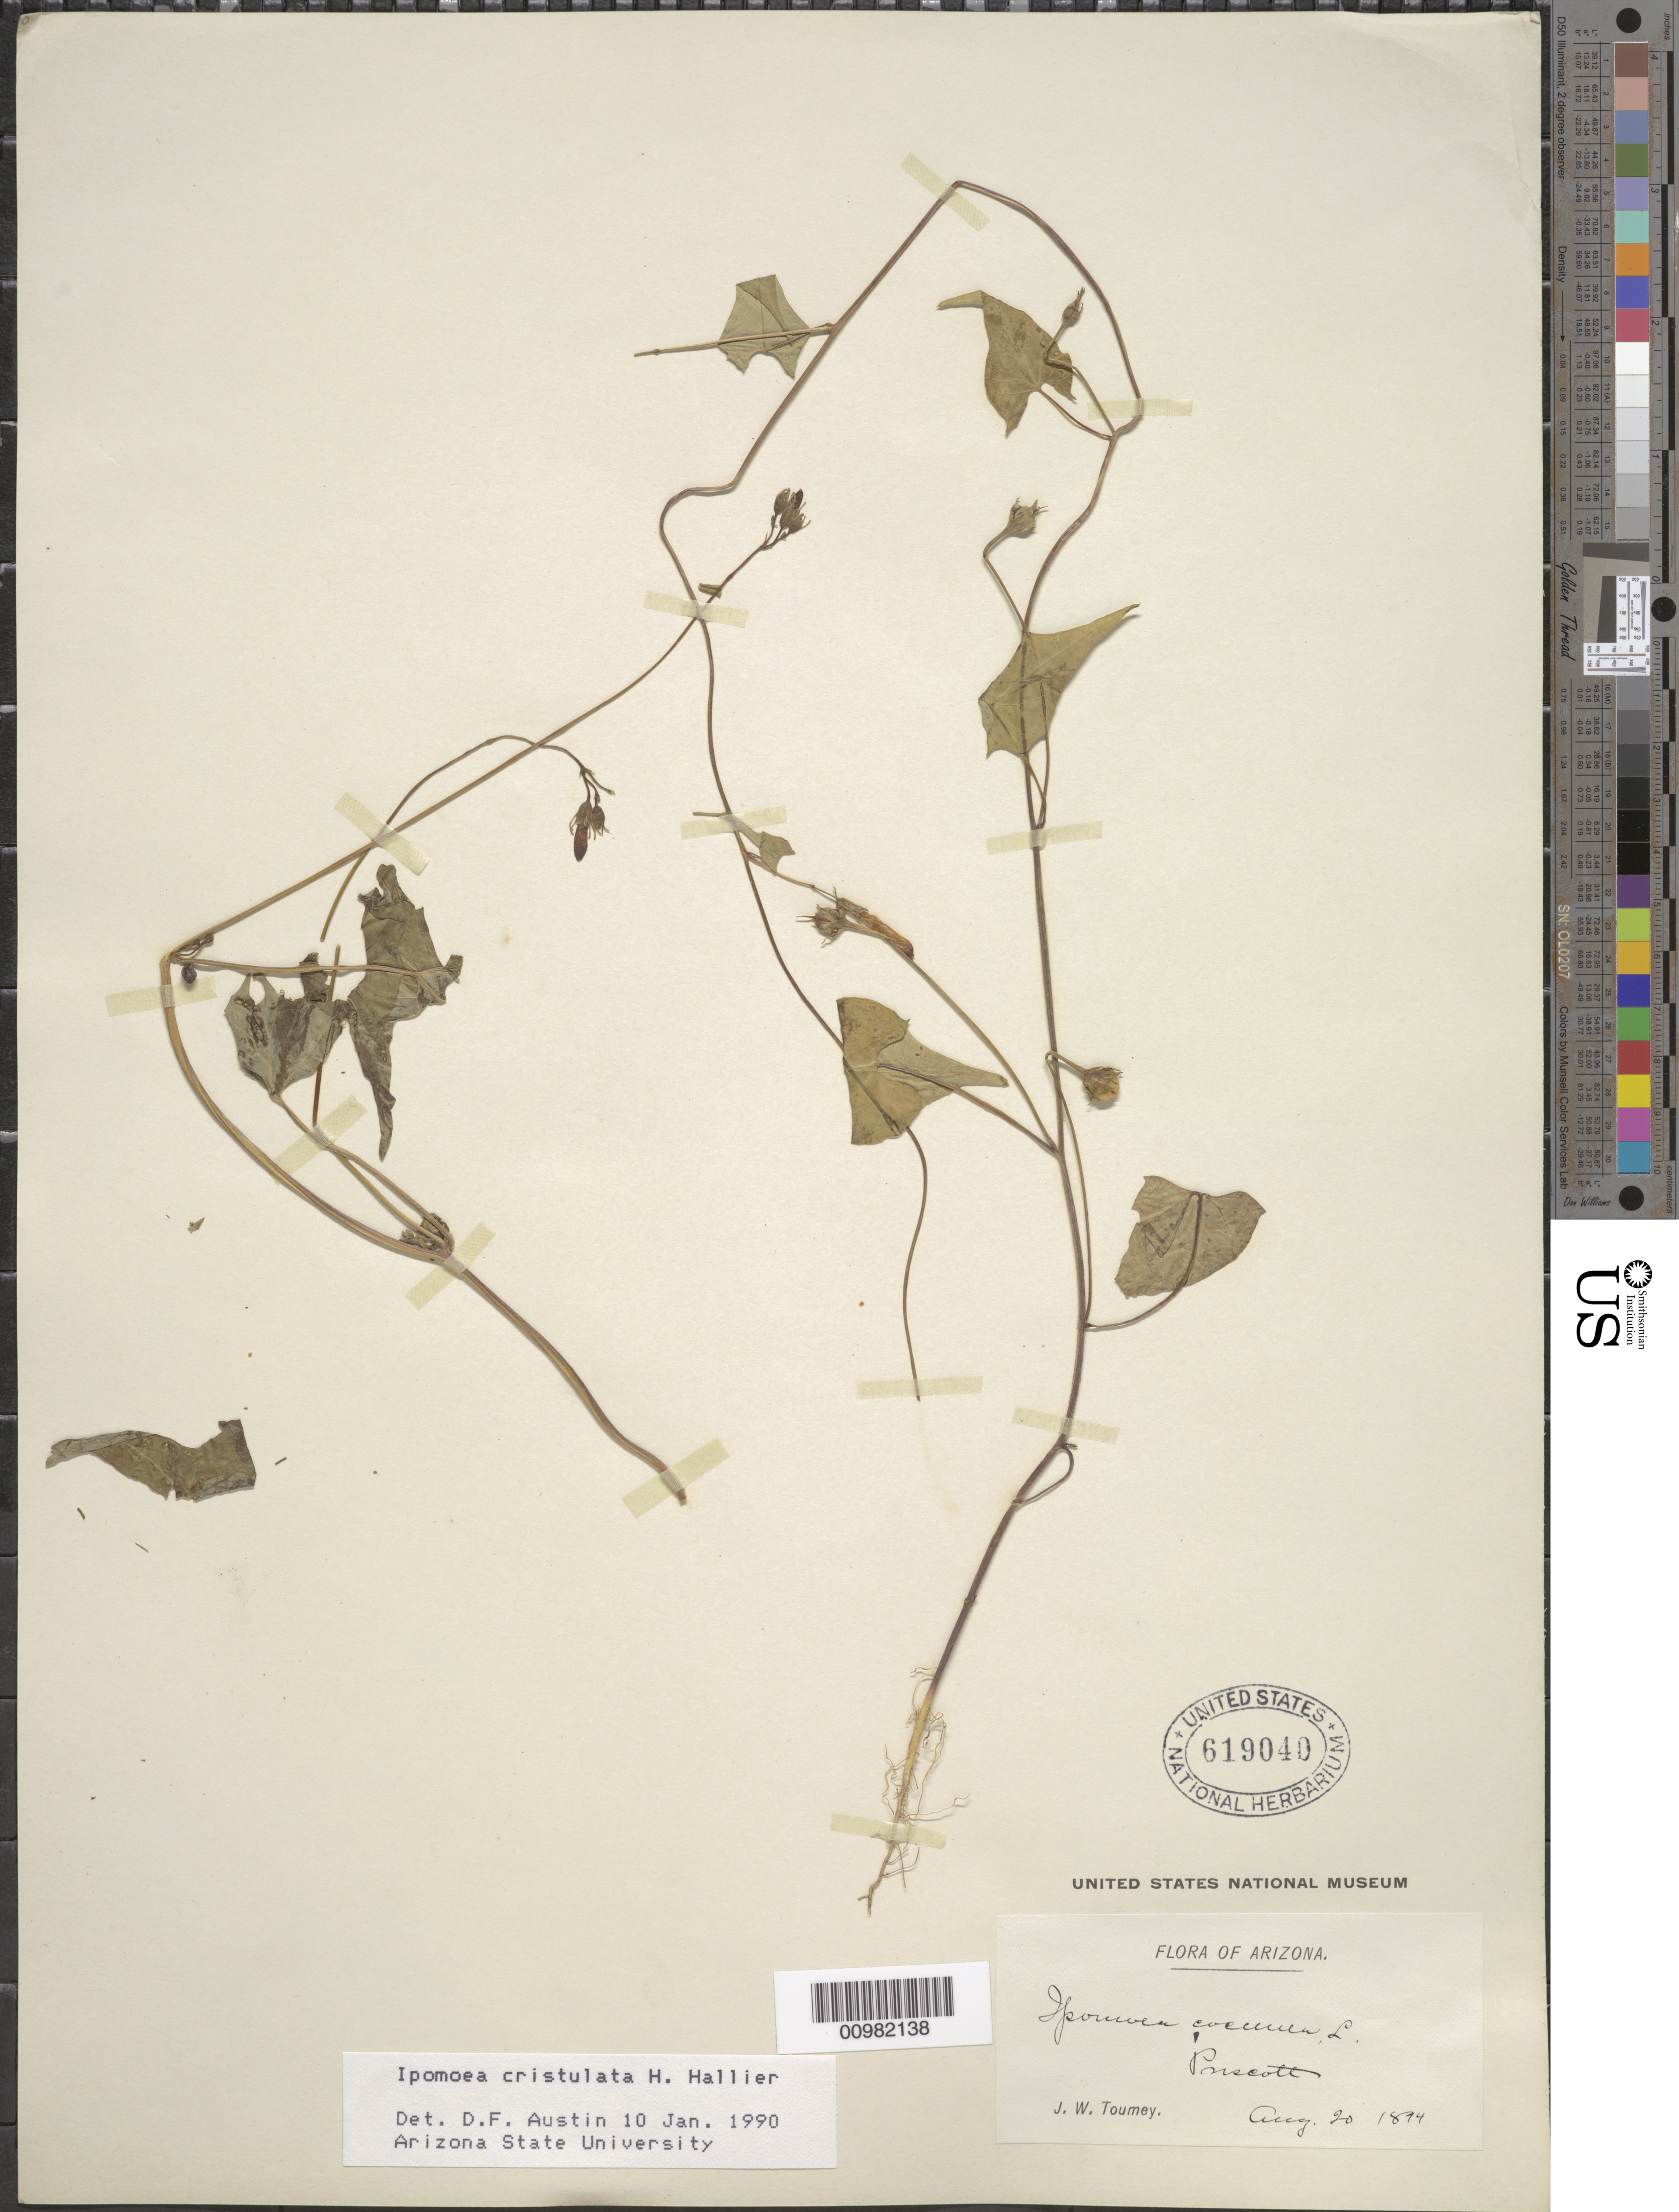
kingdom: Plantae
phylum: Tracheophyta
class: Magnoliopsida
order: Solanales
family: Convolvulaceae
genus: Ipomoea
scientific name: Ipomoea cristulata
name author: Hallier f.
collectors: J. W. Toumey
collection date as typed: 20 Aug 1874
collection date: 1874-08-20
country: United States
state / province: Arizona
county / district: Yavapai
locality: Prescott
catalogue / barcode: US 619040